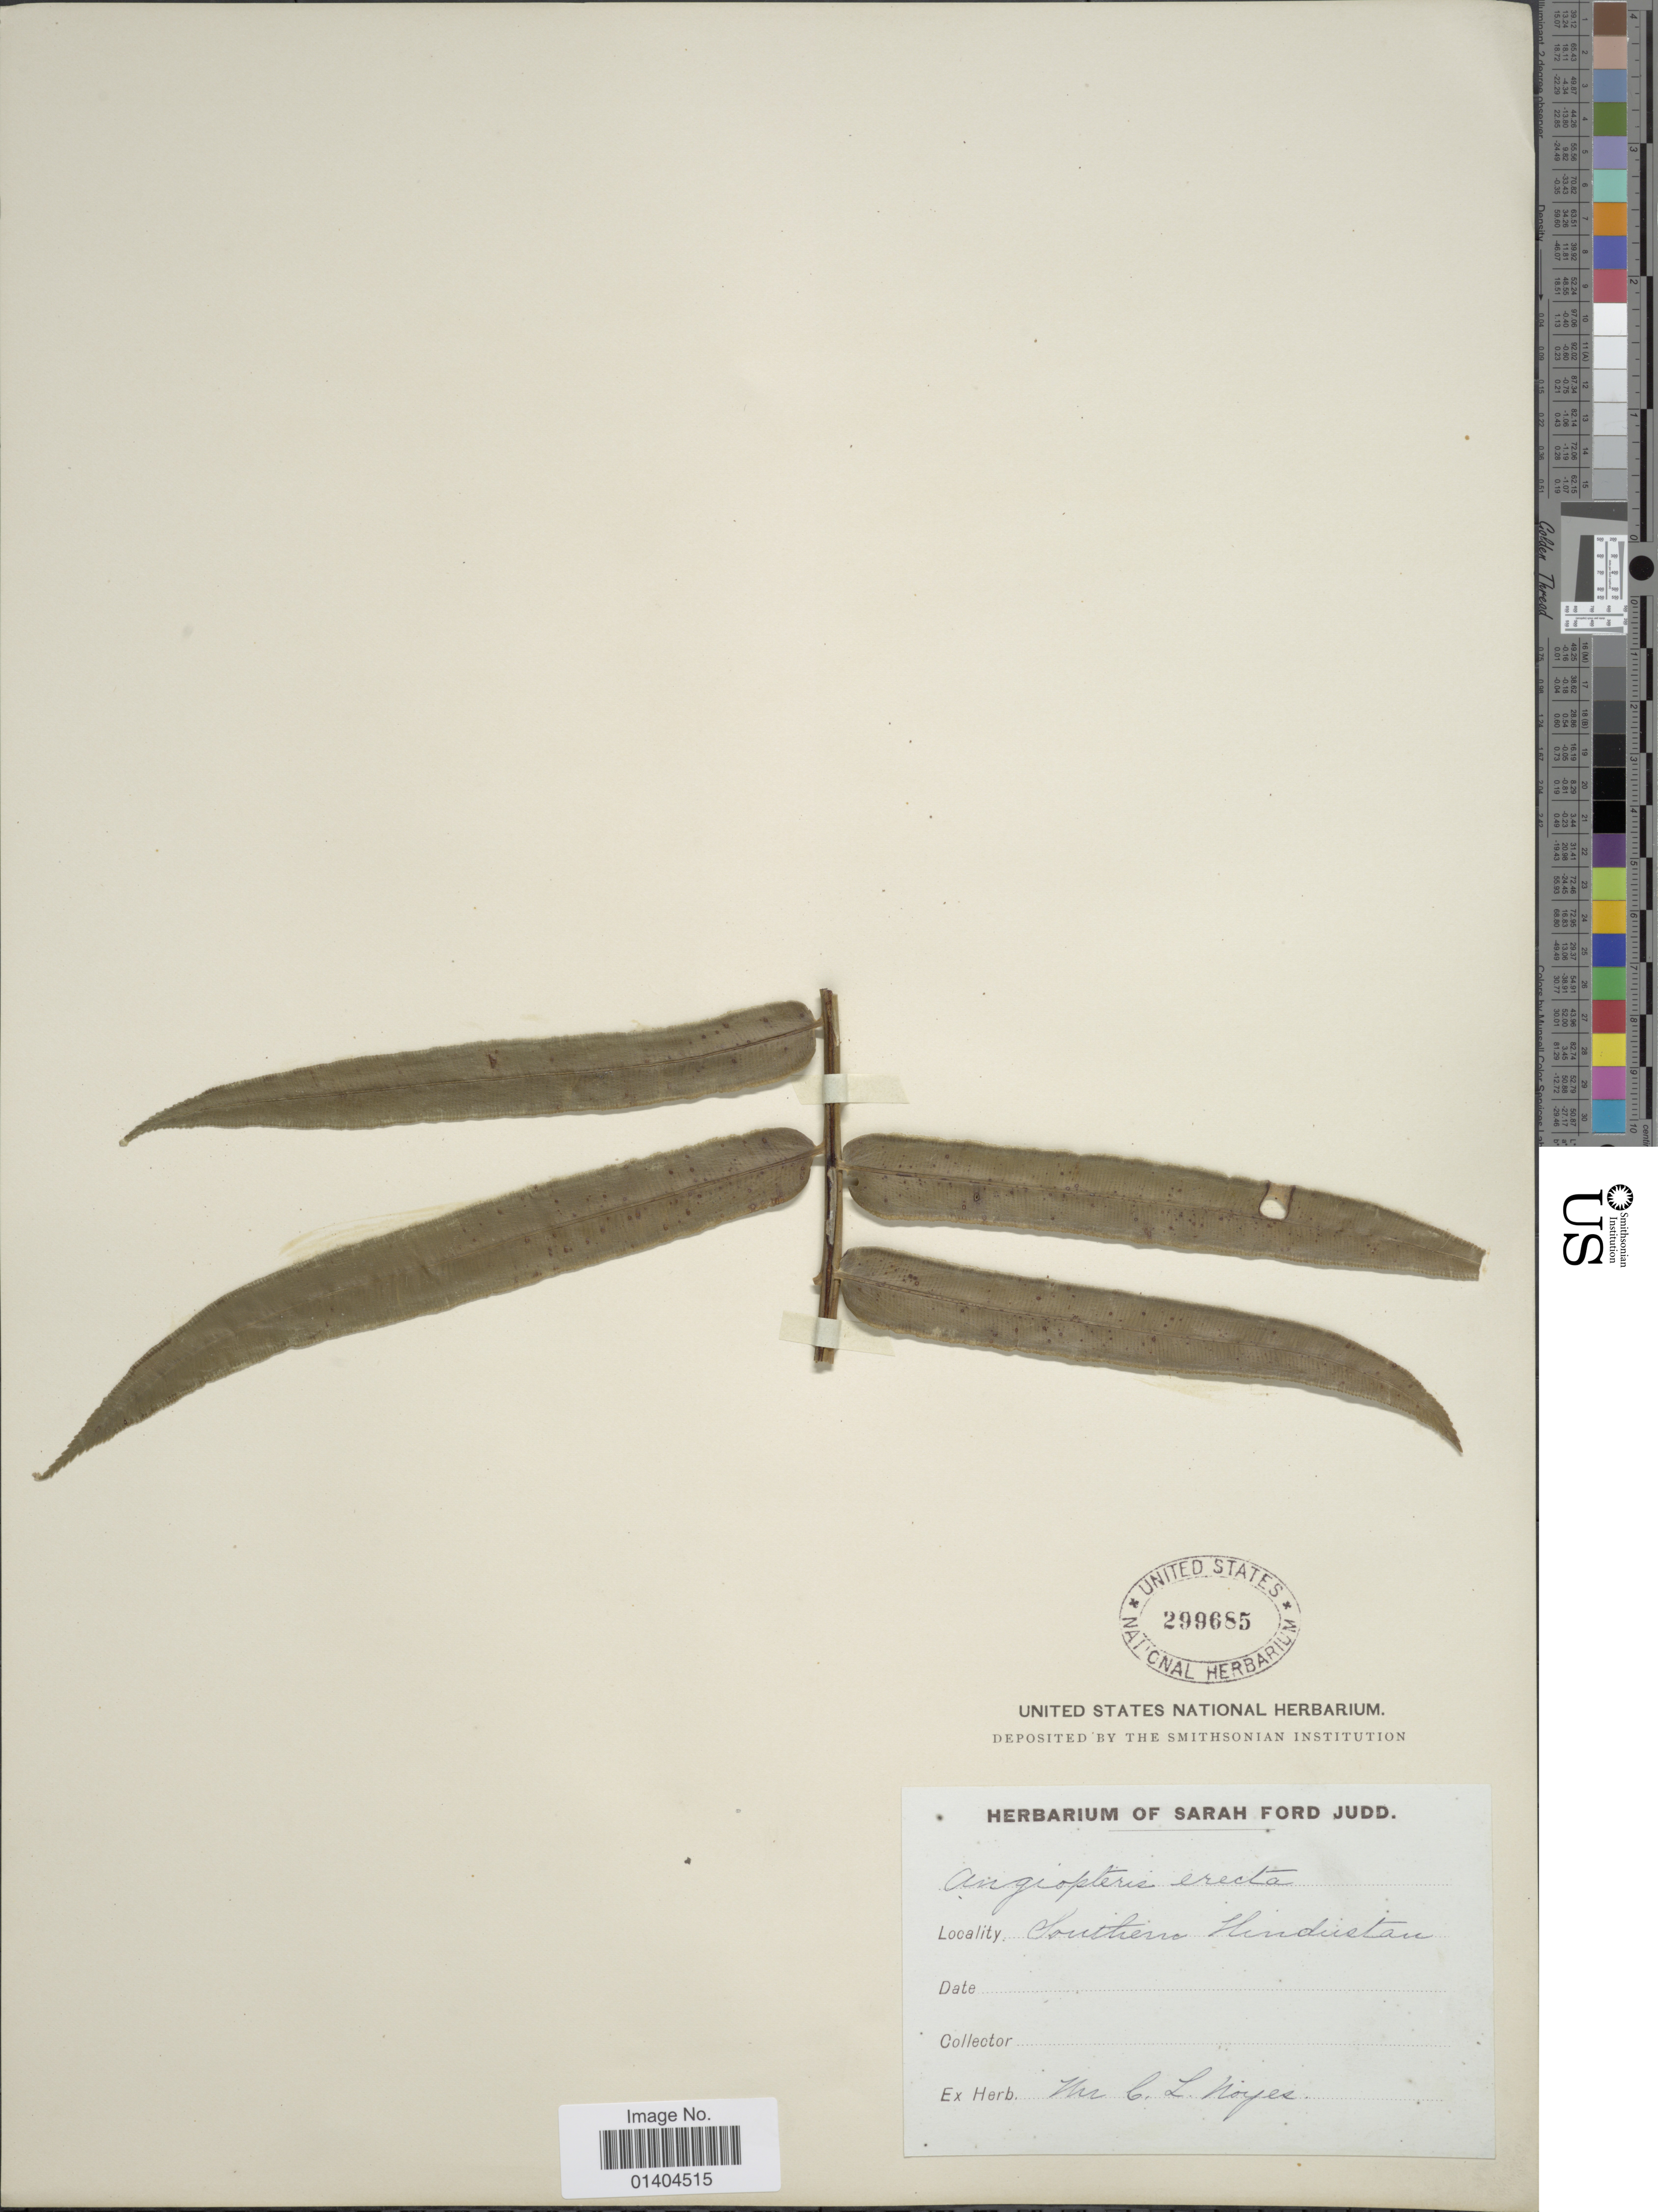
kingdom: Plantae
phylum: Tracheophyta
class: Polypodiopsida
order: Marattiales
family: Marattiaceae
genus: Angiopteris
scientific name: Angiopteris evecta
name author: (G. Forst.) Hoffm.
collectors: ex herb. C. L. Noyes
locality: Southern Hindustan.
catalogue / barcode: US 299685